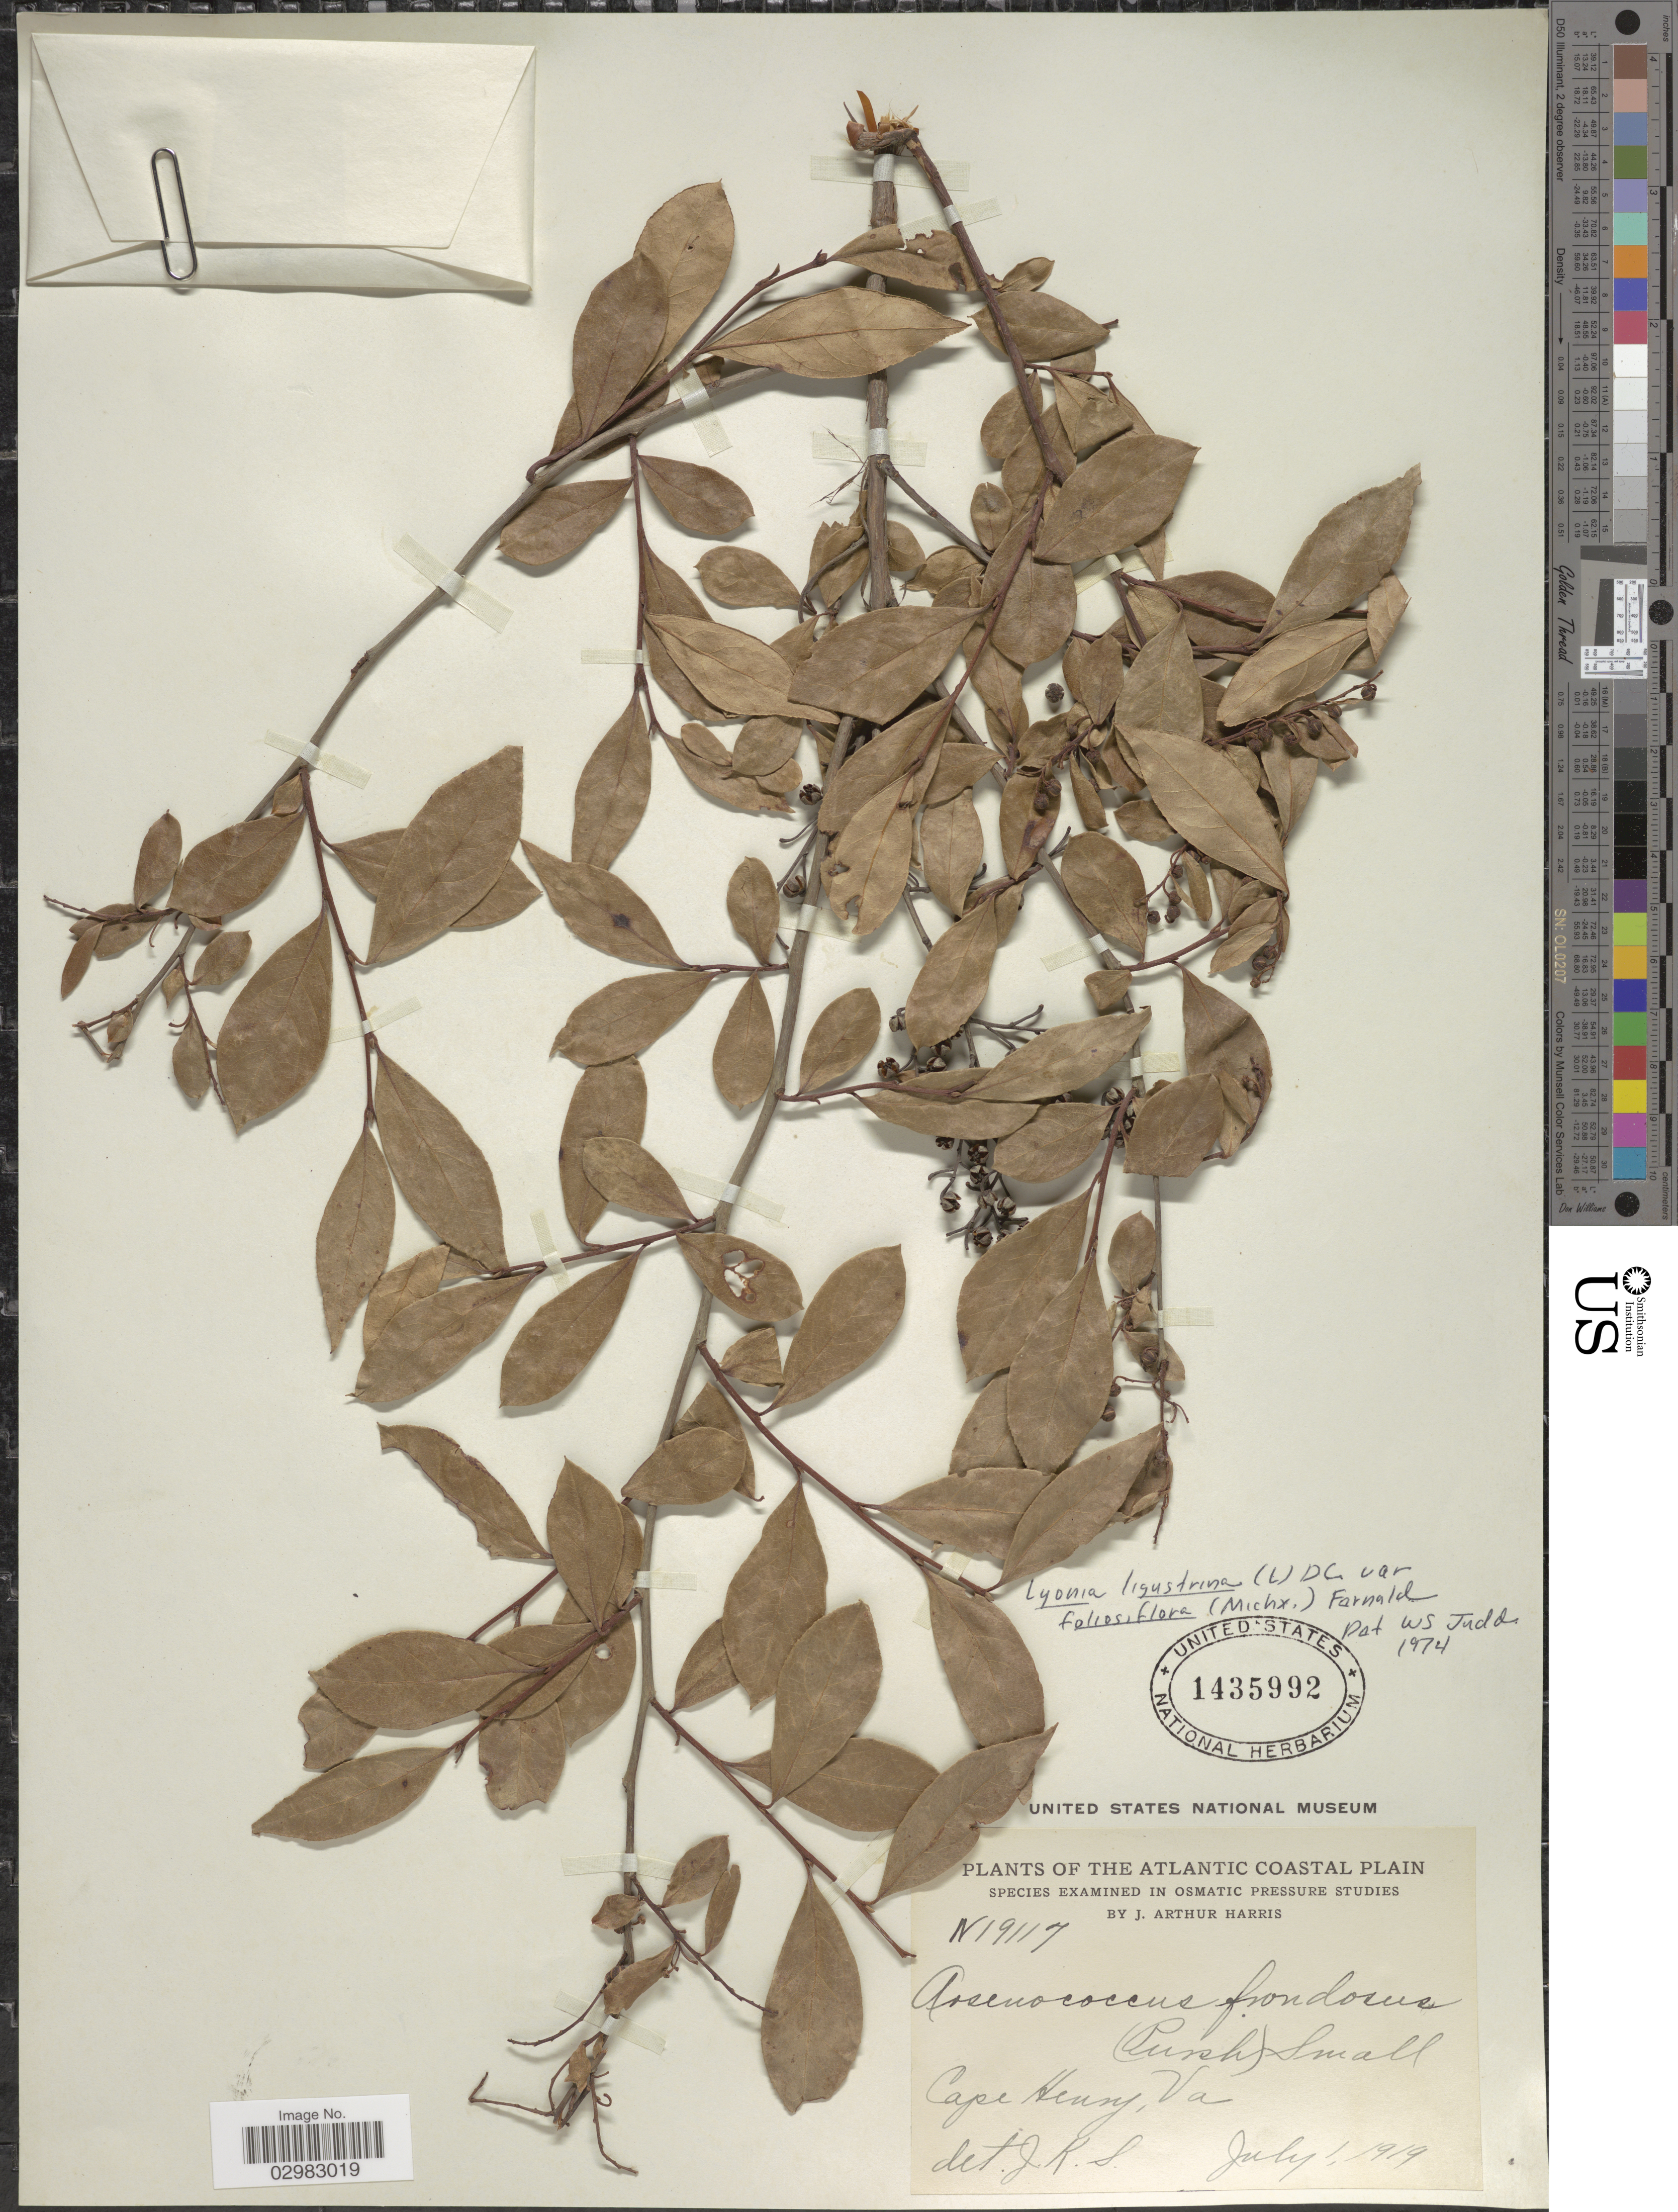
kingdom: Plantae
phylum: Tracheophyta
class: Magnoliopsida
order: Ericales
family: Ericaceae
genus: Lyonia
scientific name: Lyonia ligustrina var. ligustrina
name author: (L.) DC.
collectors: J. A. Harris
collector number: N19117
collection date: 1919-07-01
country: United States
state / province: Virginia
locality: The Atlantic Coastal Plain, Cape Henry.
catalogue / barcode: US 1435992